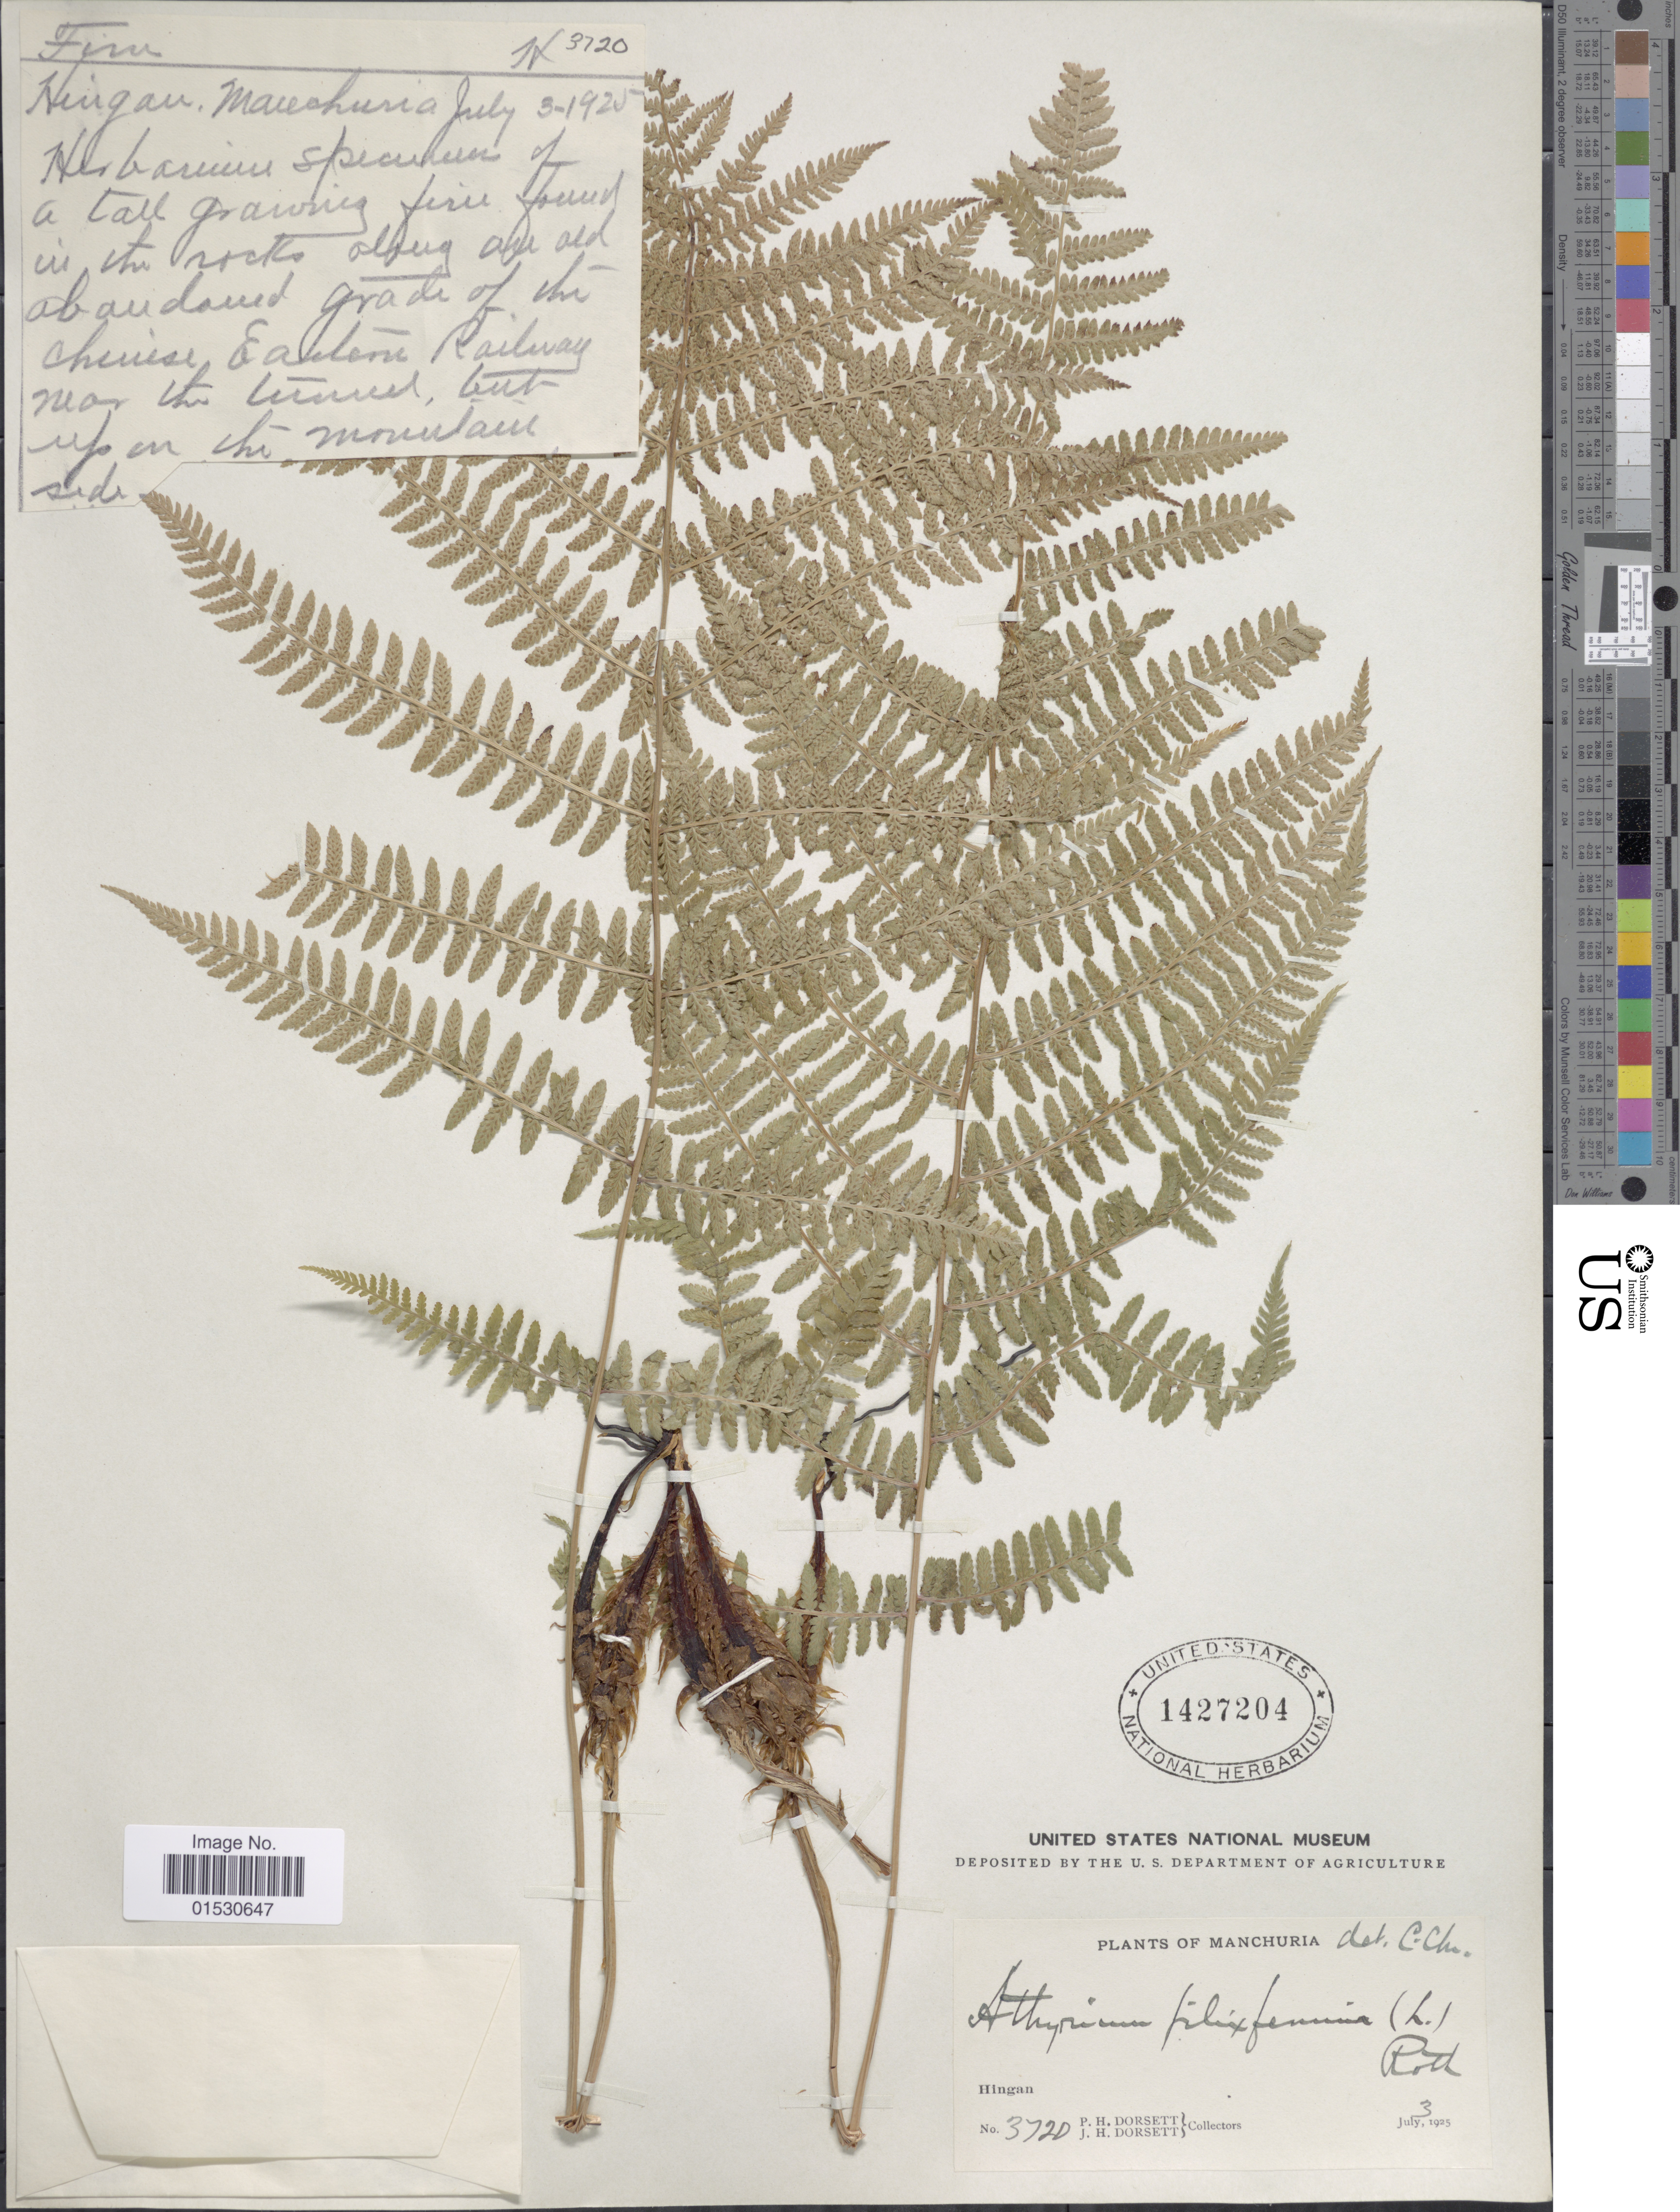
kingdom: Plantae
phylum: Tracheophyta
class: Polypodiopsida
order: Polypodiales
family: Athyriaceae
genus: Athyrium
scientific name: Athyrium filix-femina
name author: (L.) Roth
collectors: P. H. Dorsett & J. Dorsett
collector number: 3720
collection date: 1925-07-03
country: China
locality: Manchuria, Hingan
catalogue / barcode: US 1427204